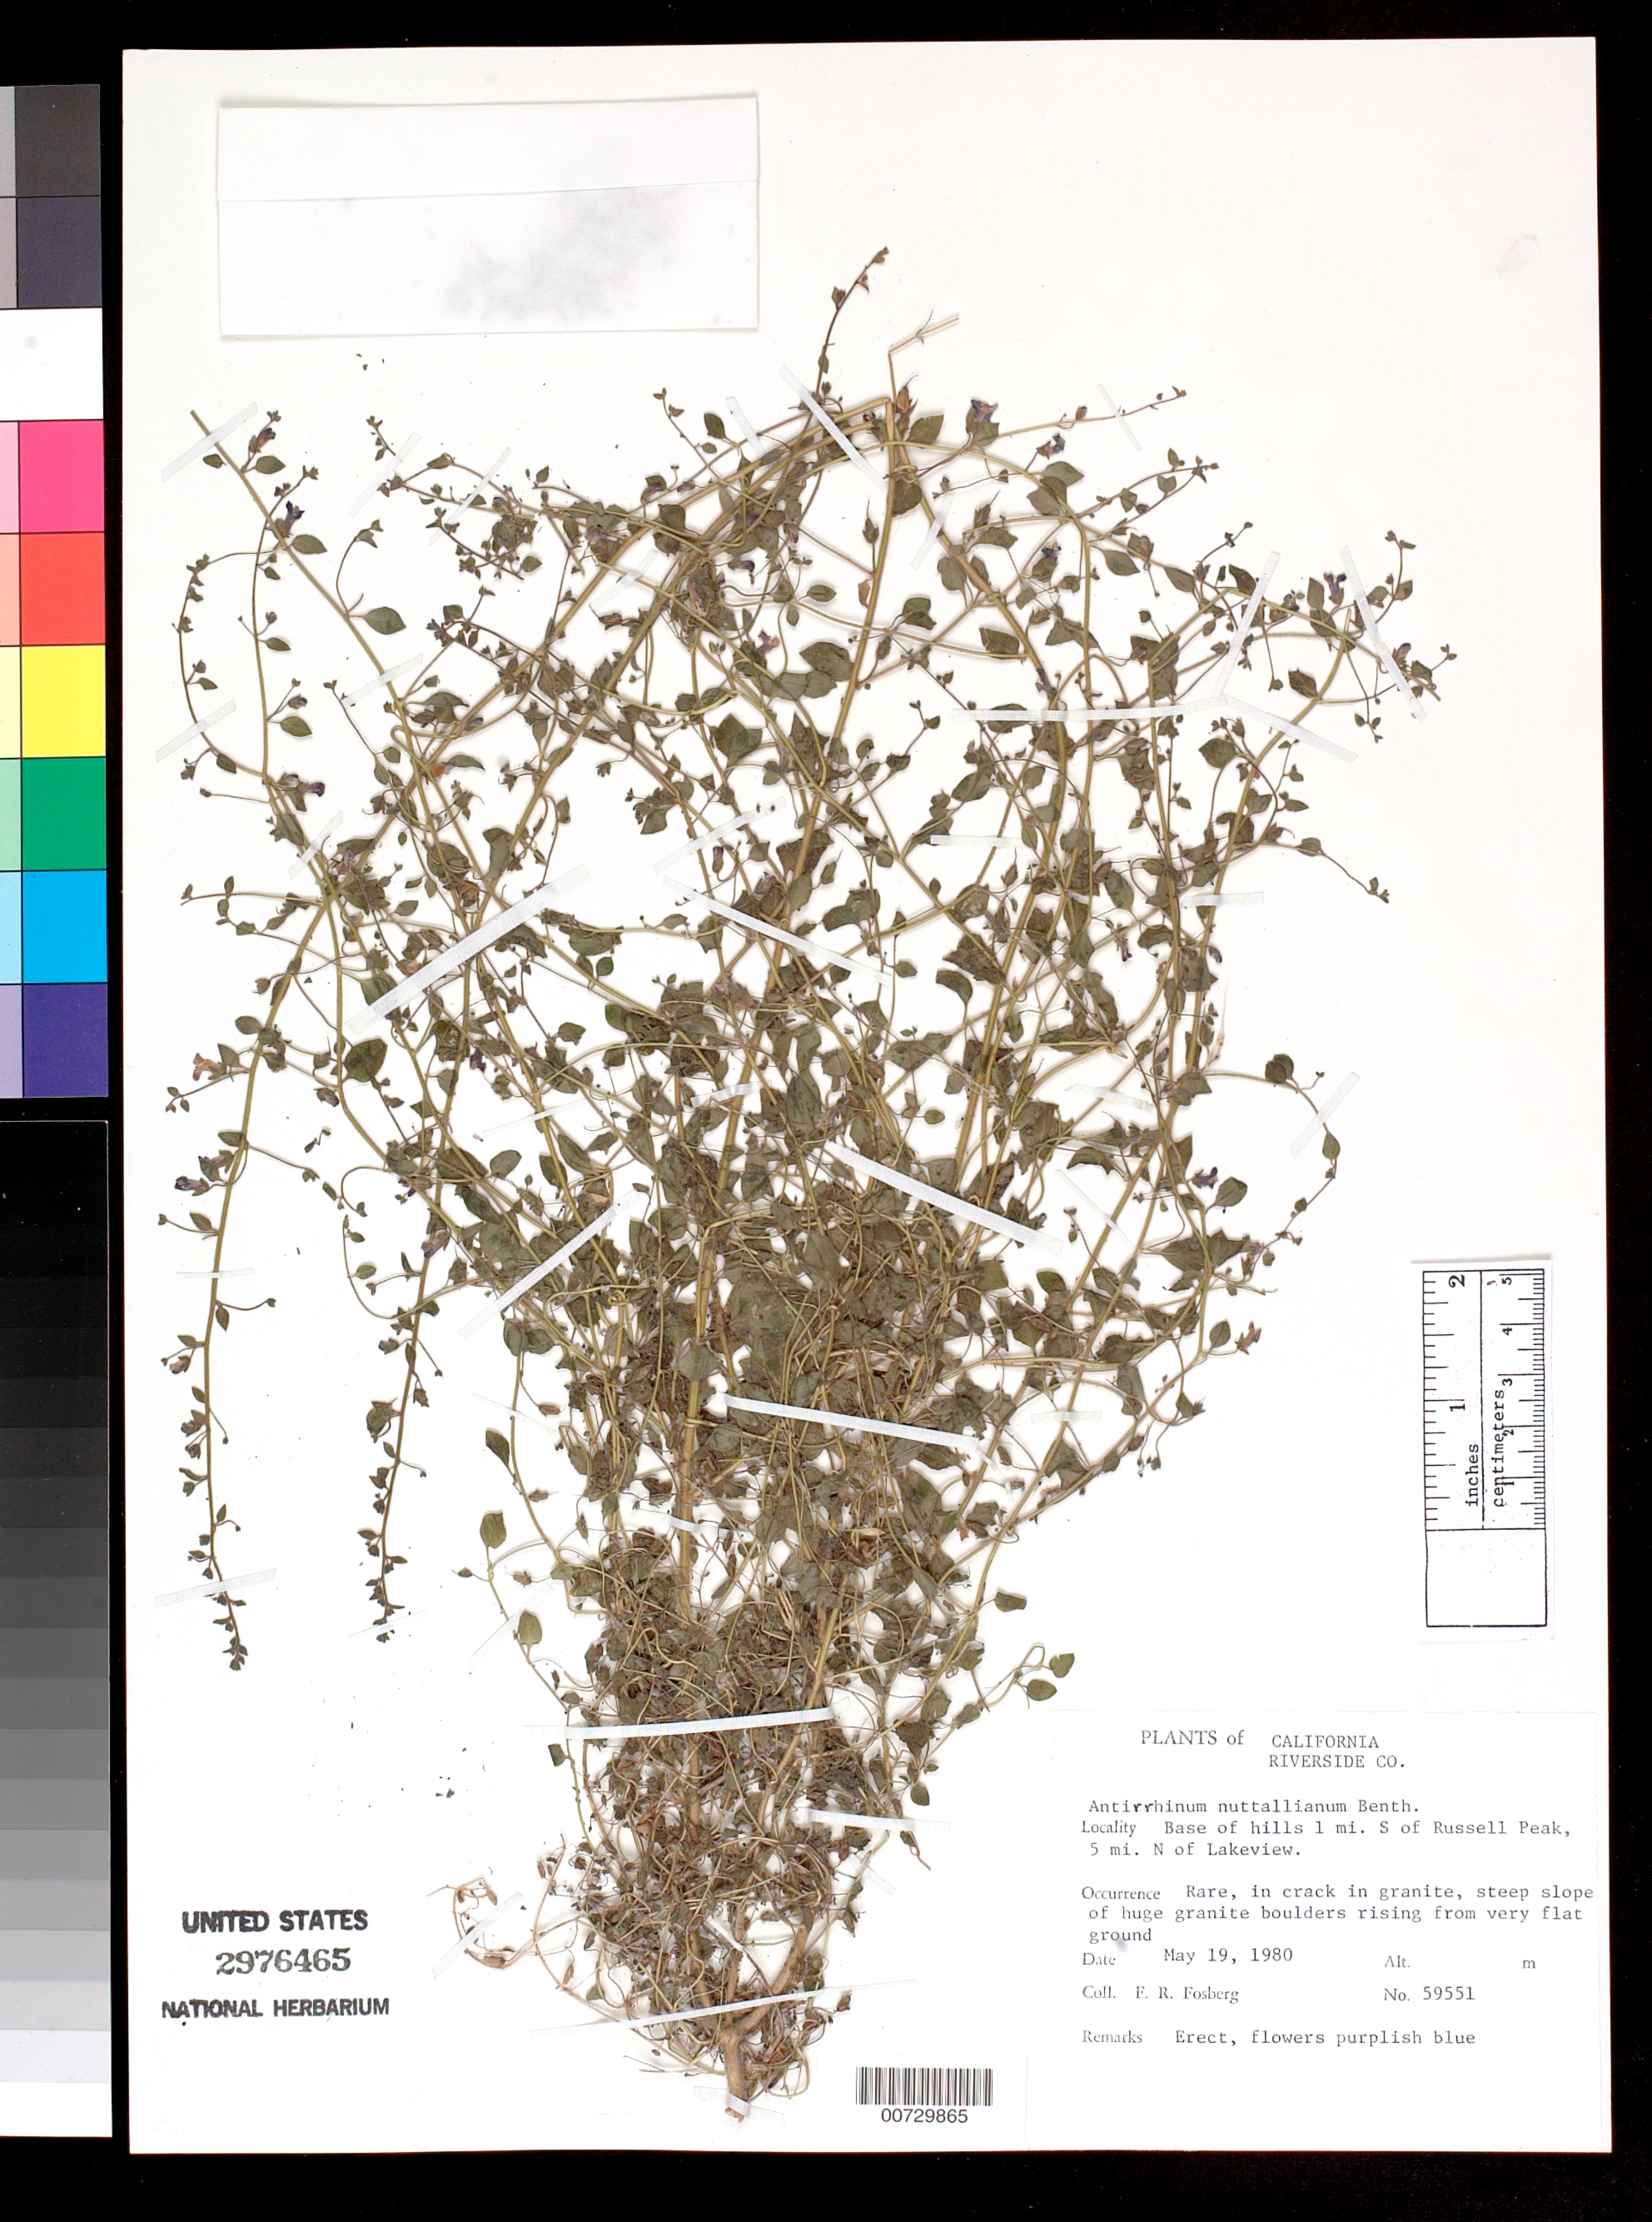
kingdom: Plantae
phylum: Tracheophyta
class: Magnoliopsida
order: Lamiales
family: Plantaginaceae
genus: Sairocarpus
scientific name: Sairocarpus nuttallianus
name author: (Benth.) D.A. Sutton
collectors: F. R. Fosberg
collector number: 59551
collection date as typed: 19 May 1980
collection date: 1980-05-19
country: United States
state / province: California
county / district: Riverside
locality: Base of hills 1 mi. S of Russell Peak, 5 mi. N. of Lakeview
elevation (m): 460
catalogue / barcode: US 2976465